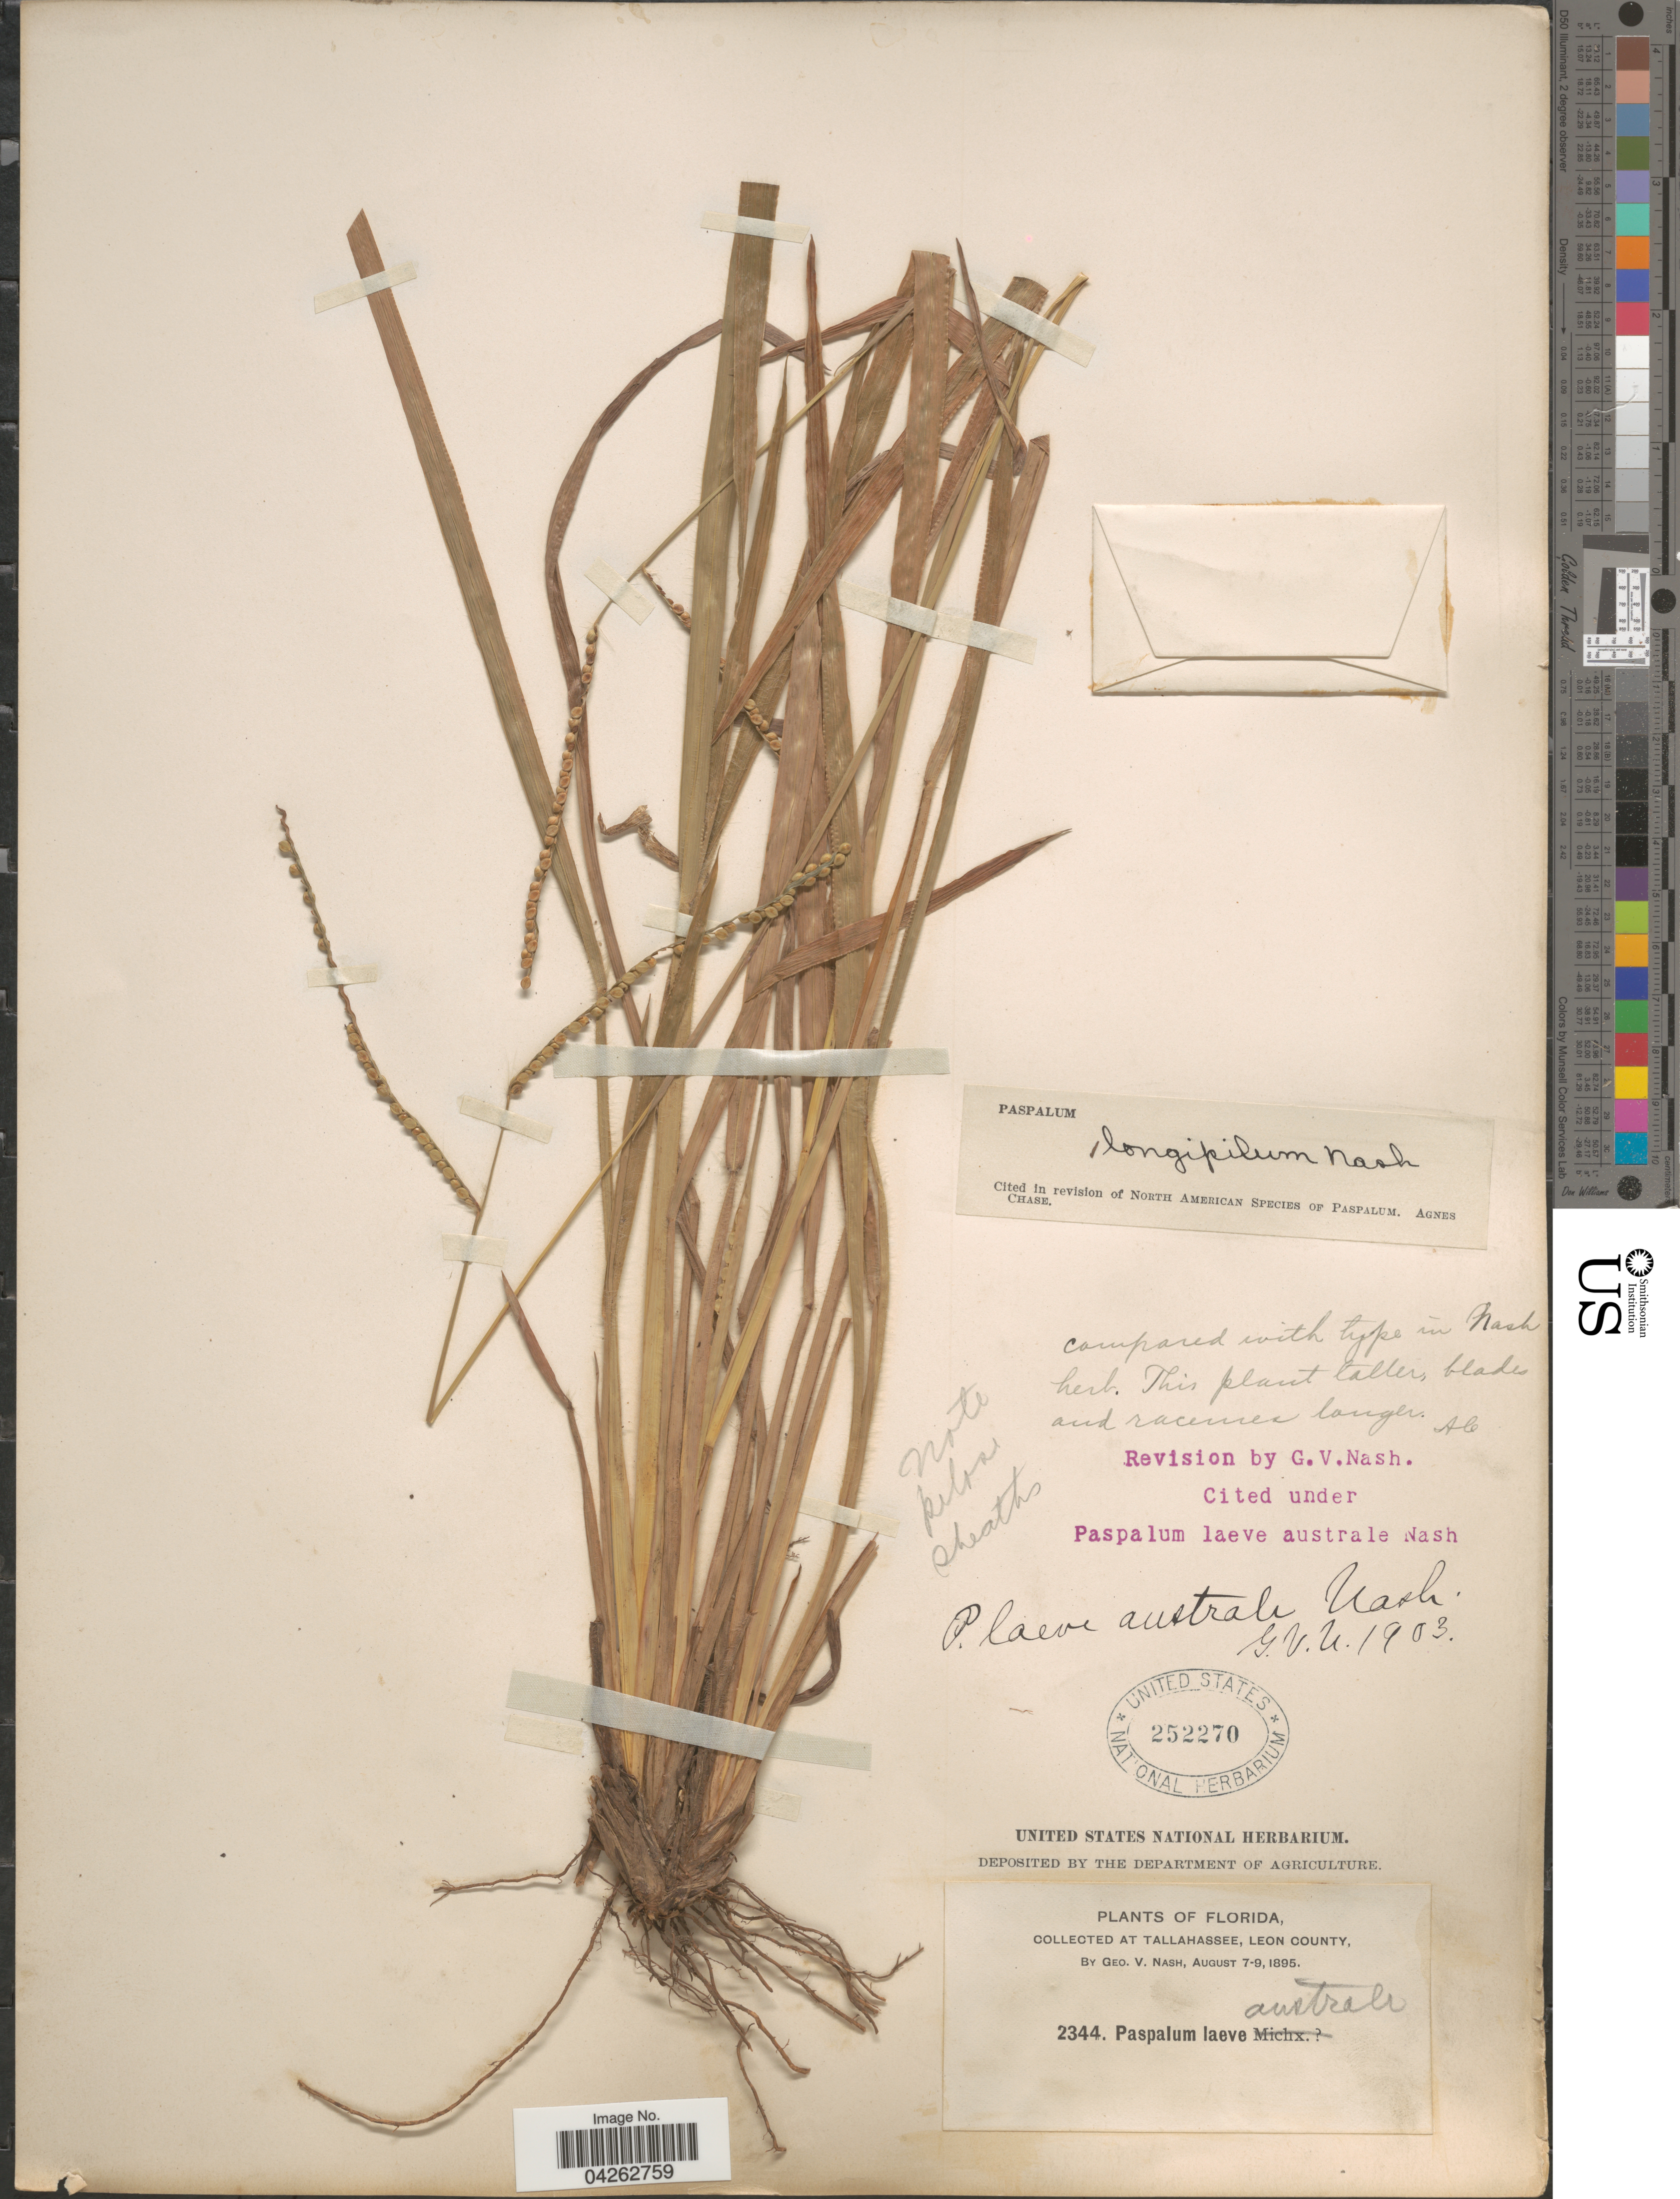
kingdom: Plantae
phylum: Tracheophyta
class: Liliopsida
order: Poales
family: Poaceae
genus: Paspalum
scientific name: Paspalum longipilum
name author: Nash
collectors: G. V. Nash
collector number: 2344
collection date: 1895-08-07/1895-08-09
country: United States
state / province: Florida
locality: At Tallahassee, Leon County.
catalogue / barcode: US 252270